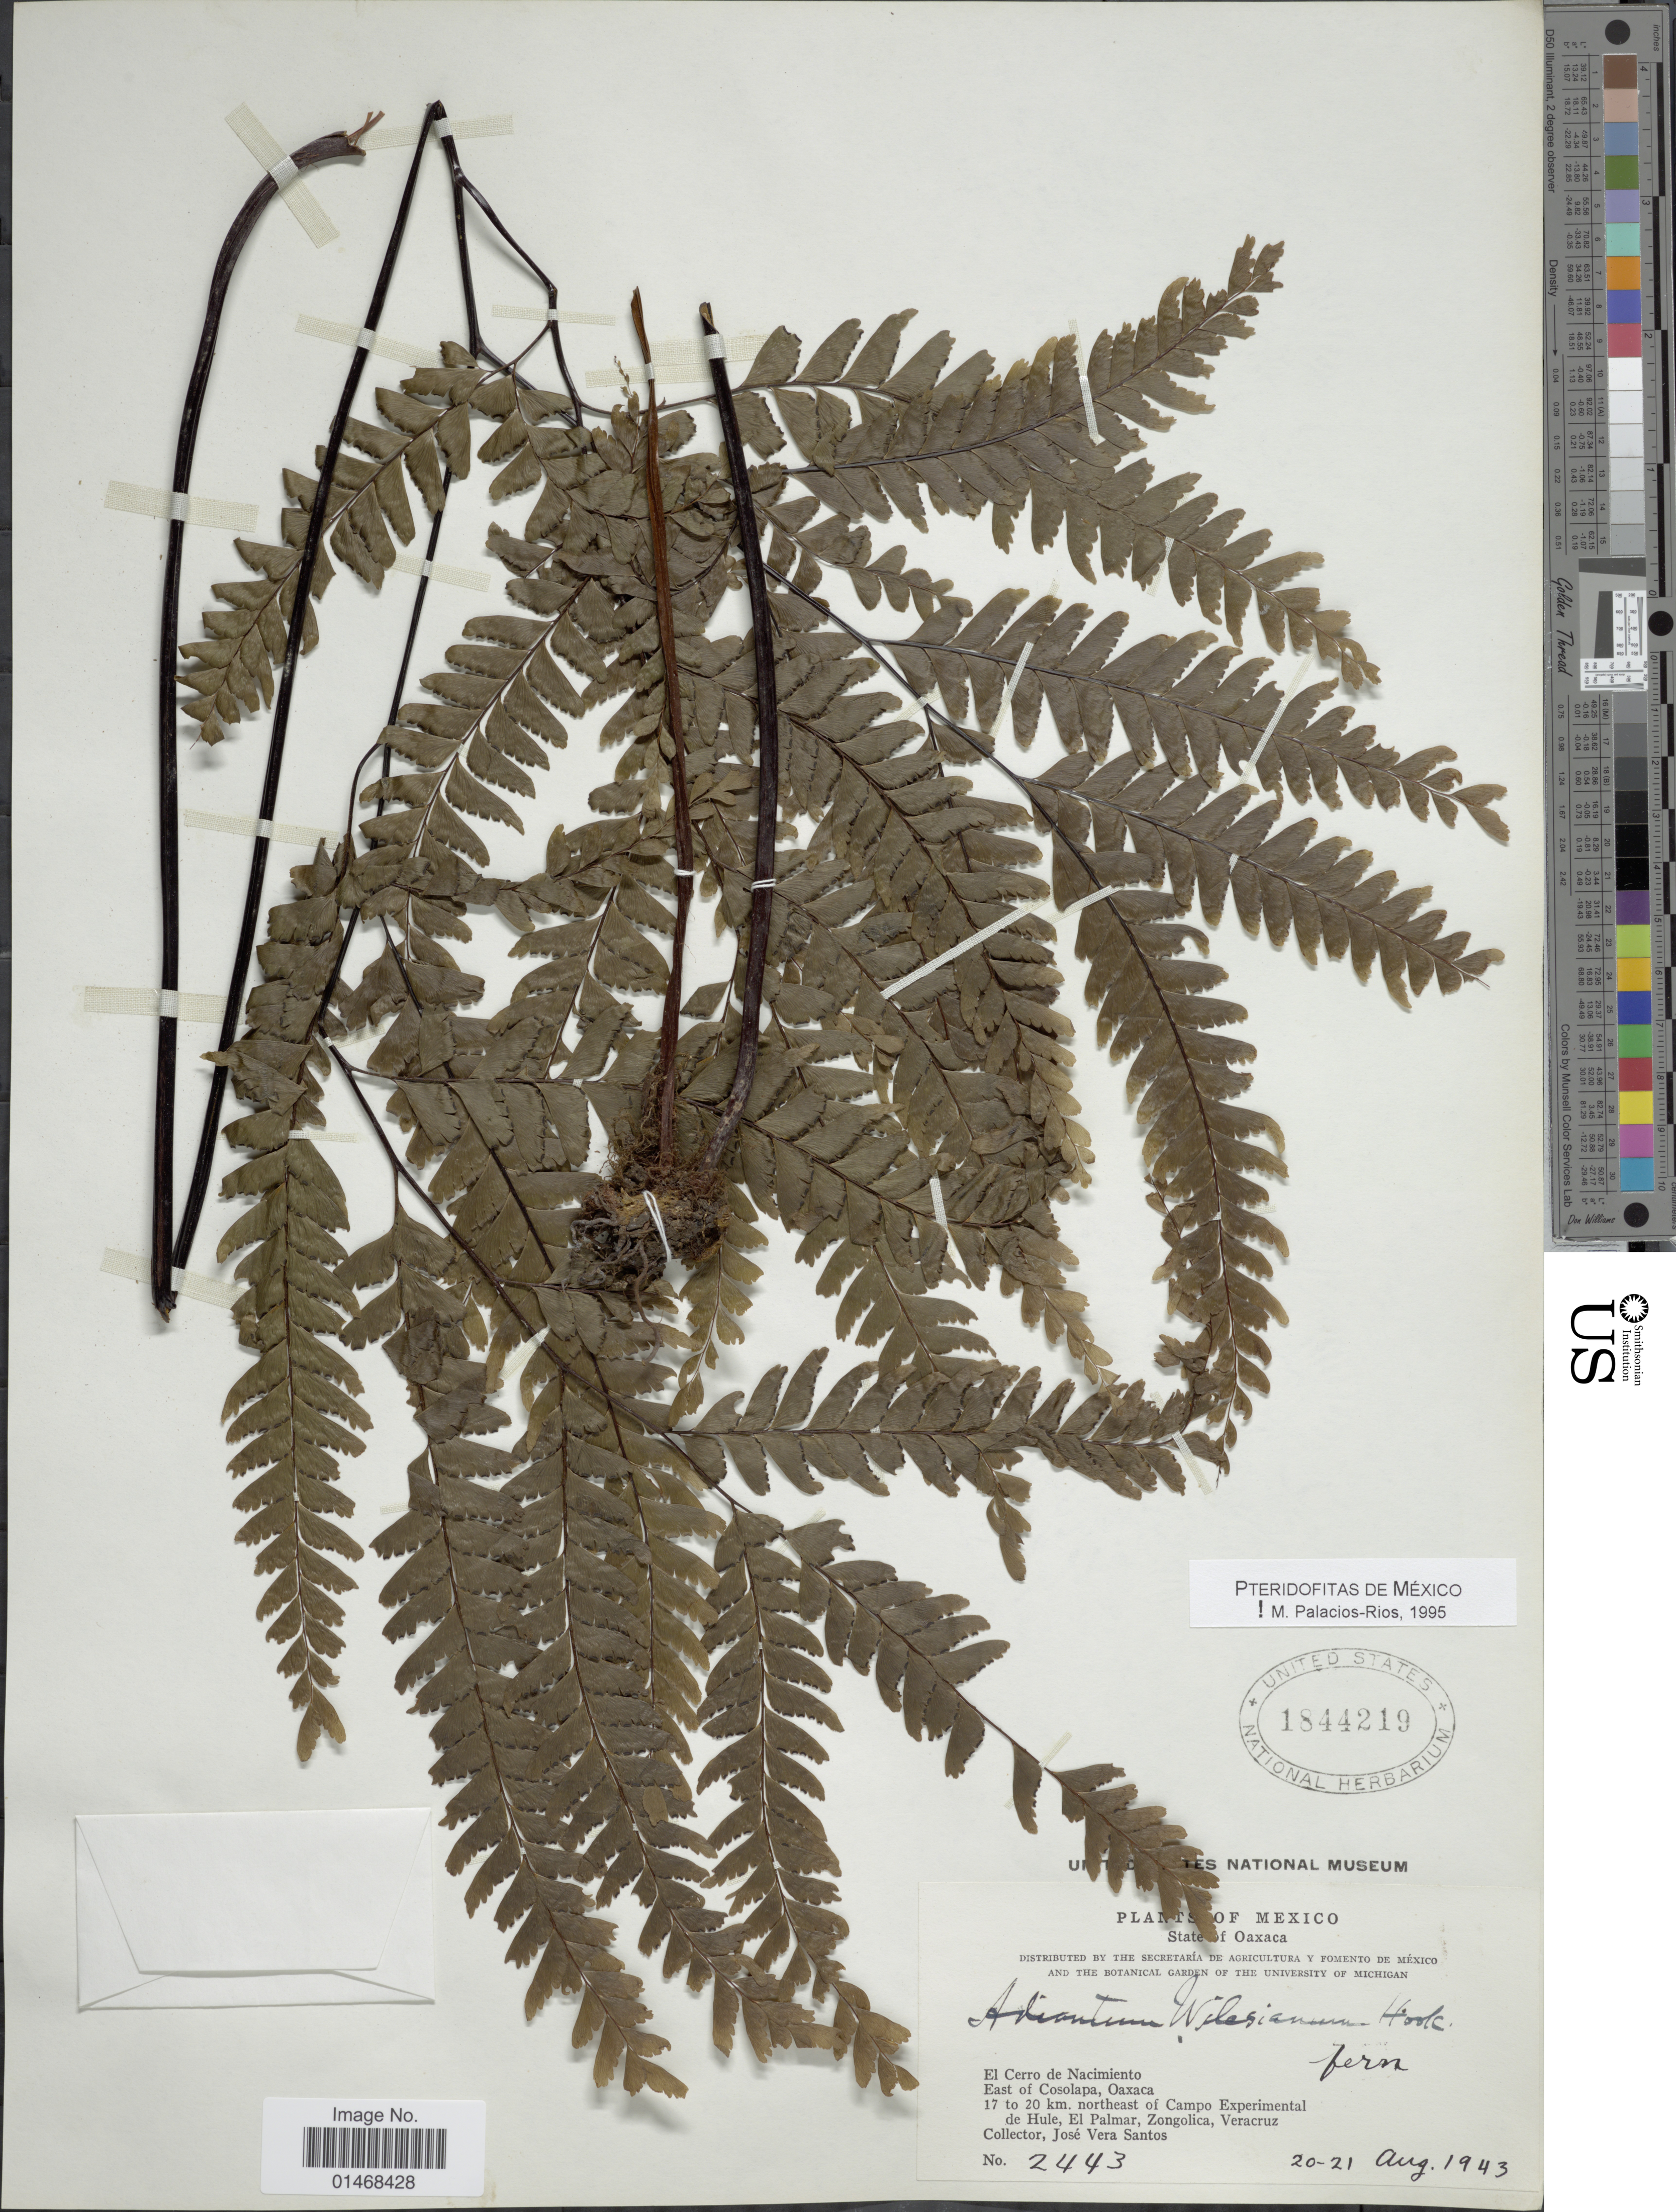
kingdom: Plantae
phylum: Tracheophyta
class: Polypodiopsida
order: Polypodiales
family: Pteridaceae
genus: Adiantum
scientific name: Adiantum wilesianum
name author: Hook.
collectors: J. V. Santos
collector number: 2443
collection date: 1943-08-20/1943-08-21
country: Mexico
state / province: Oaxaca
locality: El Cerro de Nacimiento, East of Cosolapa, 17 to 20 km northeast of Campo Experimental de Hule,El Palmar, Zongolica, Veracruz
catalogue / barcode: US 1844219